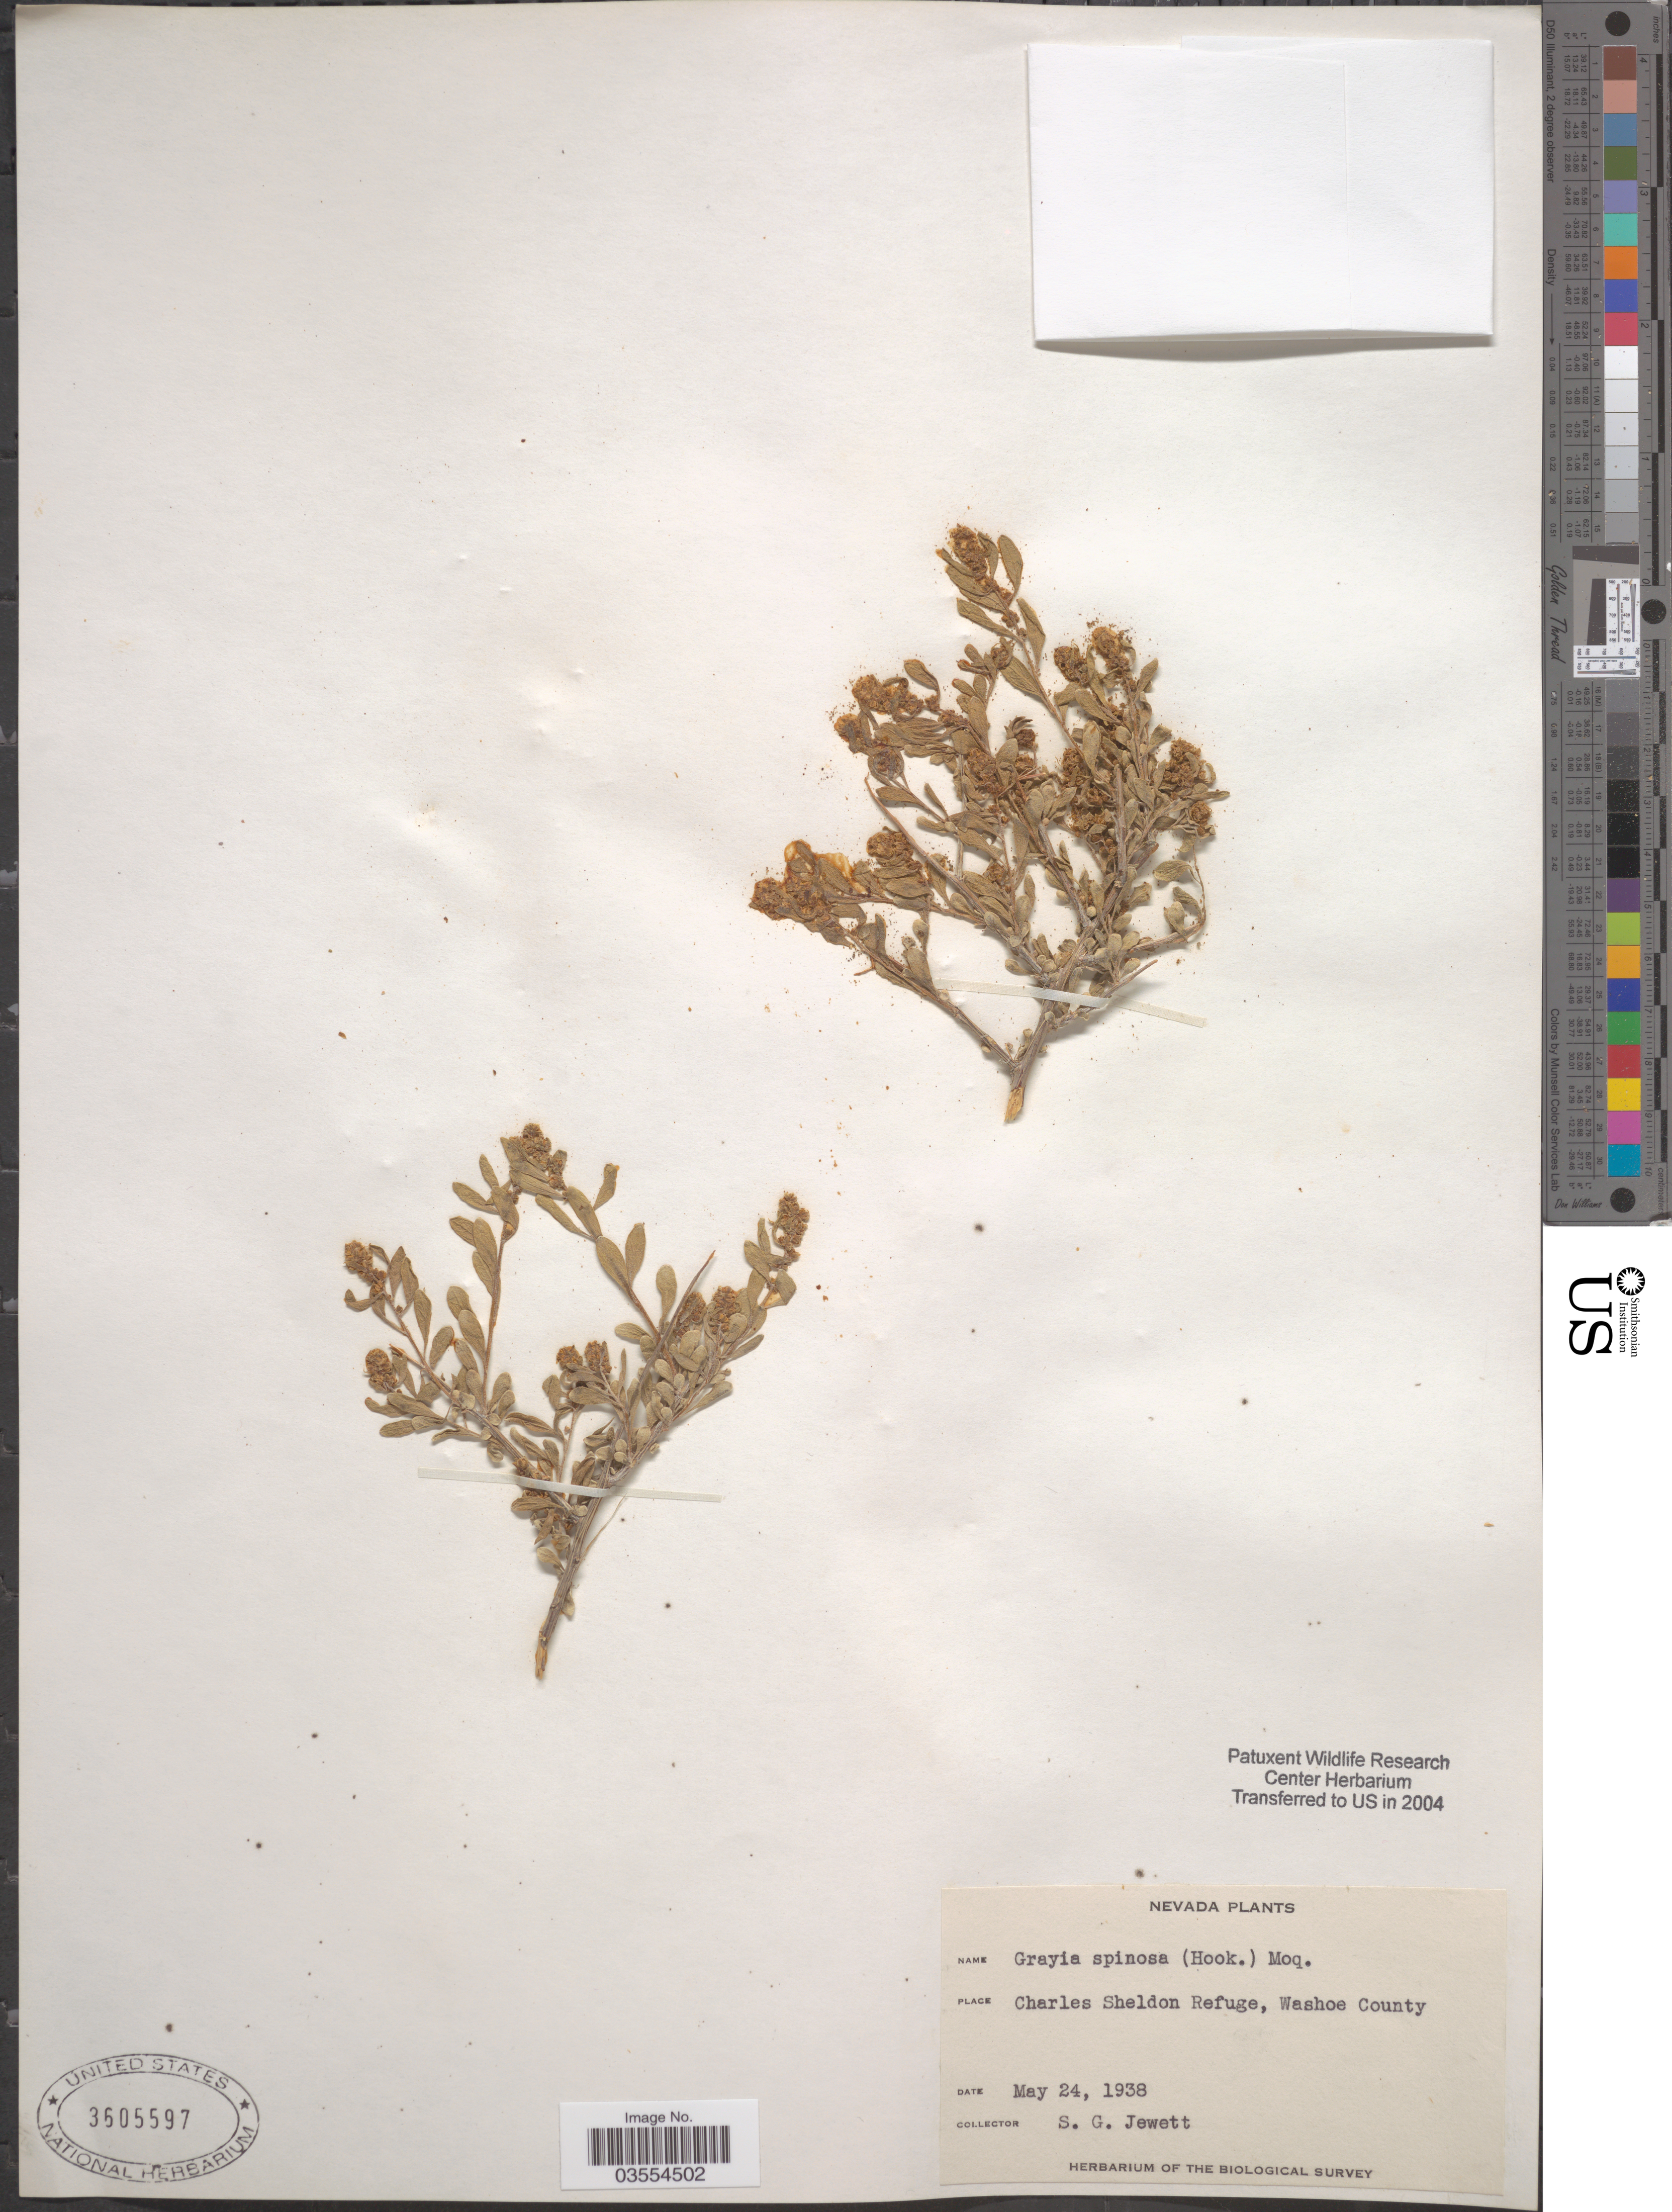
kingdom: Plantae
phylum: Tracheophyta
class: Magnoliopsida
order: Caryophyllales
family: Amaranthaceae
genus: Grayia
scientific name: Grayia spinosa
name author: (Hook.) Moq.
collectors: S. Jewett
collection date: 1938-05-24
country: United States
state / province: Nevada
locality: Charles Sheldon Refuge, Washoe County.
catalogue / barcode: US 3605597